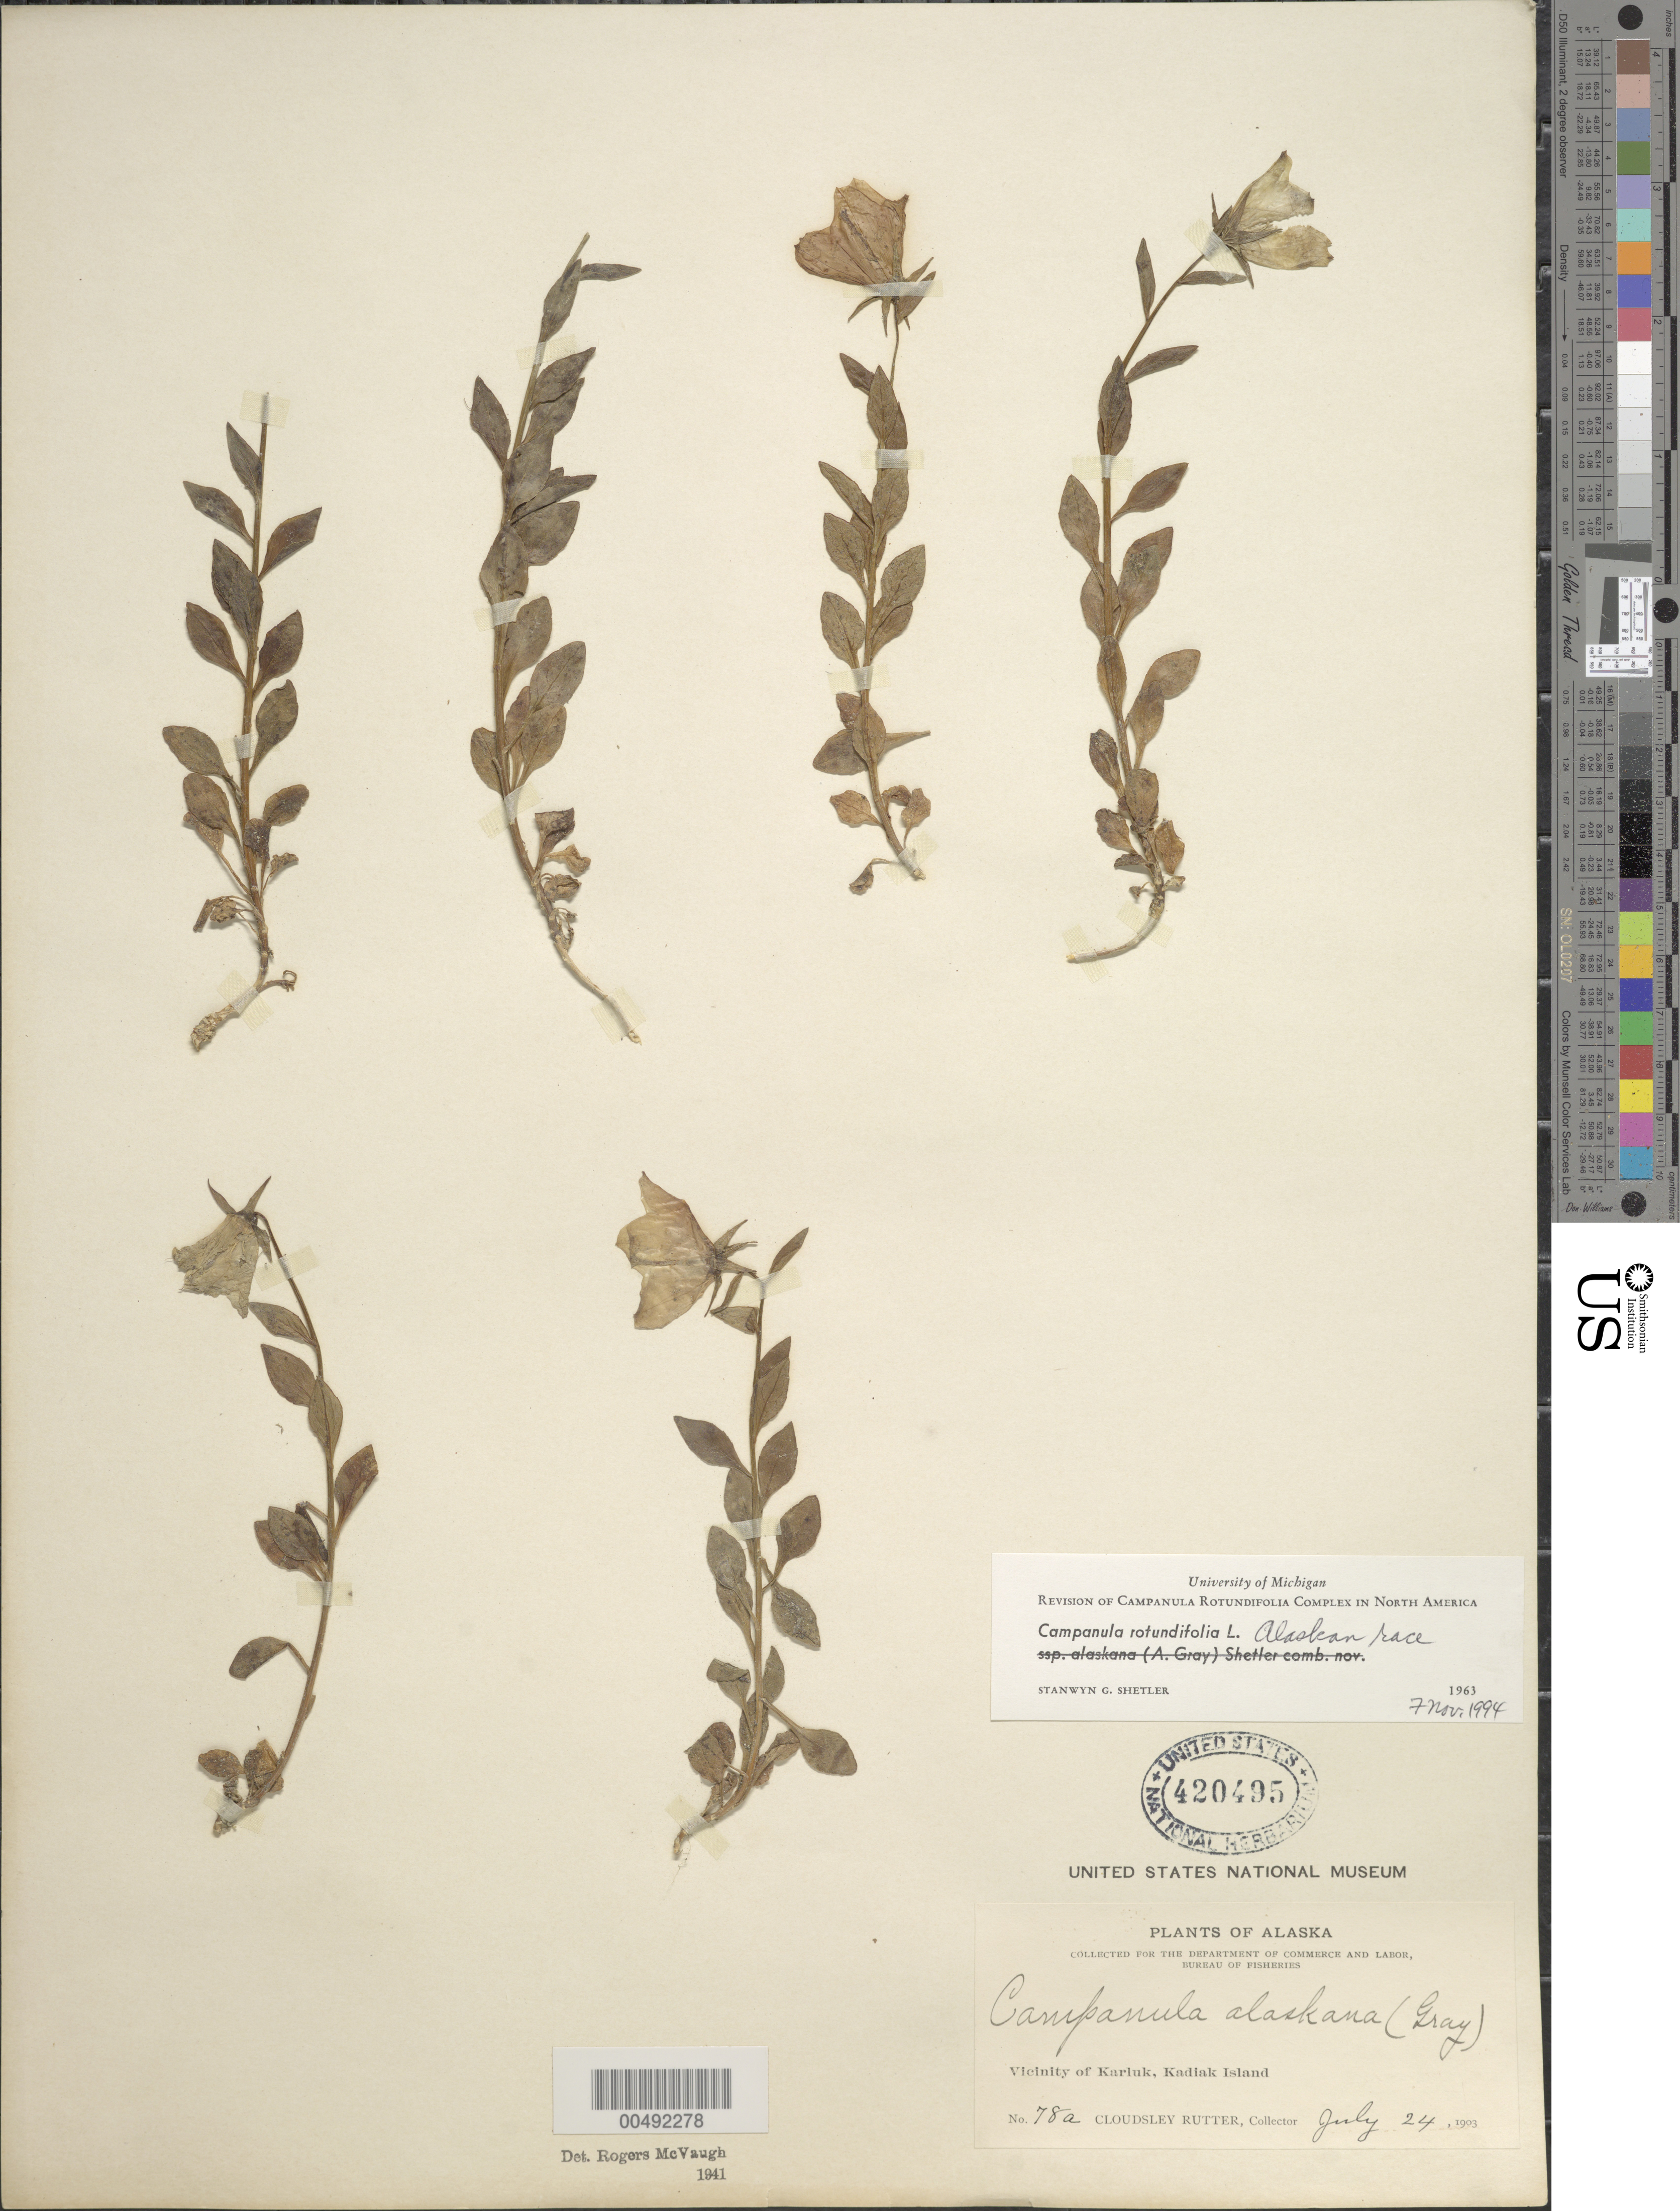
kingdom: Plantae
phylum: Tracheophyta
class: Magnoliopsida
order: Asterales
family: Campanulaceae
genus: Campanula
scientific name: Campanula rotundifolia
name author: L.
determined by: Shetler, Stanwyn G., (US), NMNH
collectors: C. Rutter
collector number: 78a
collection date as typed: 24 Jul 1903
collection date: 1903-07-24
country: United States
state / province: Alaska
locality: Kadiak Island, vicinity of Karluk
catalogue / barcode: US 420495